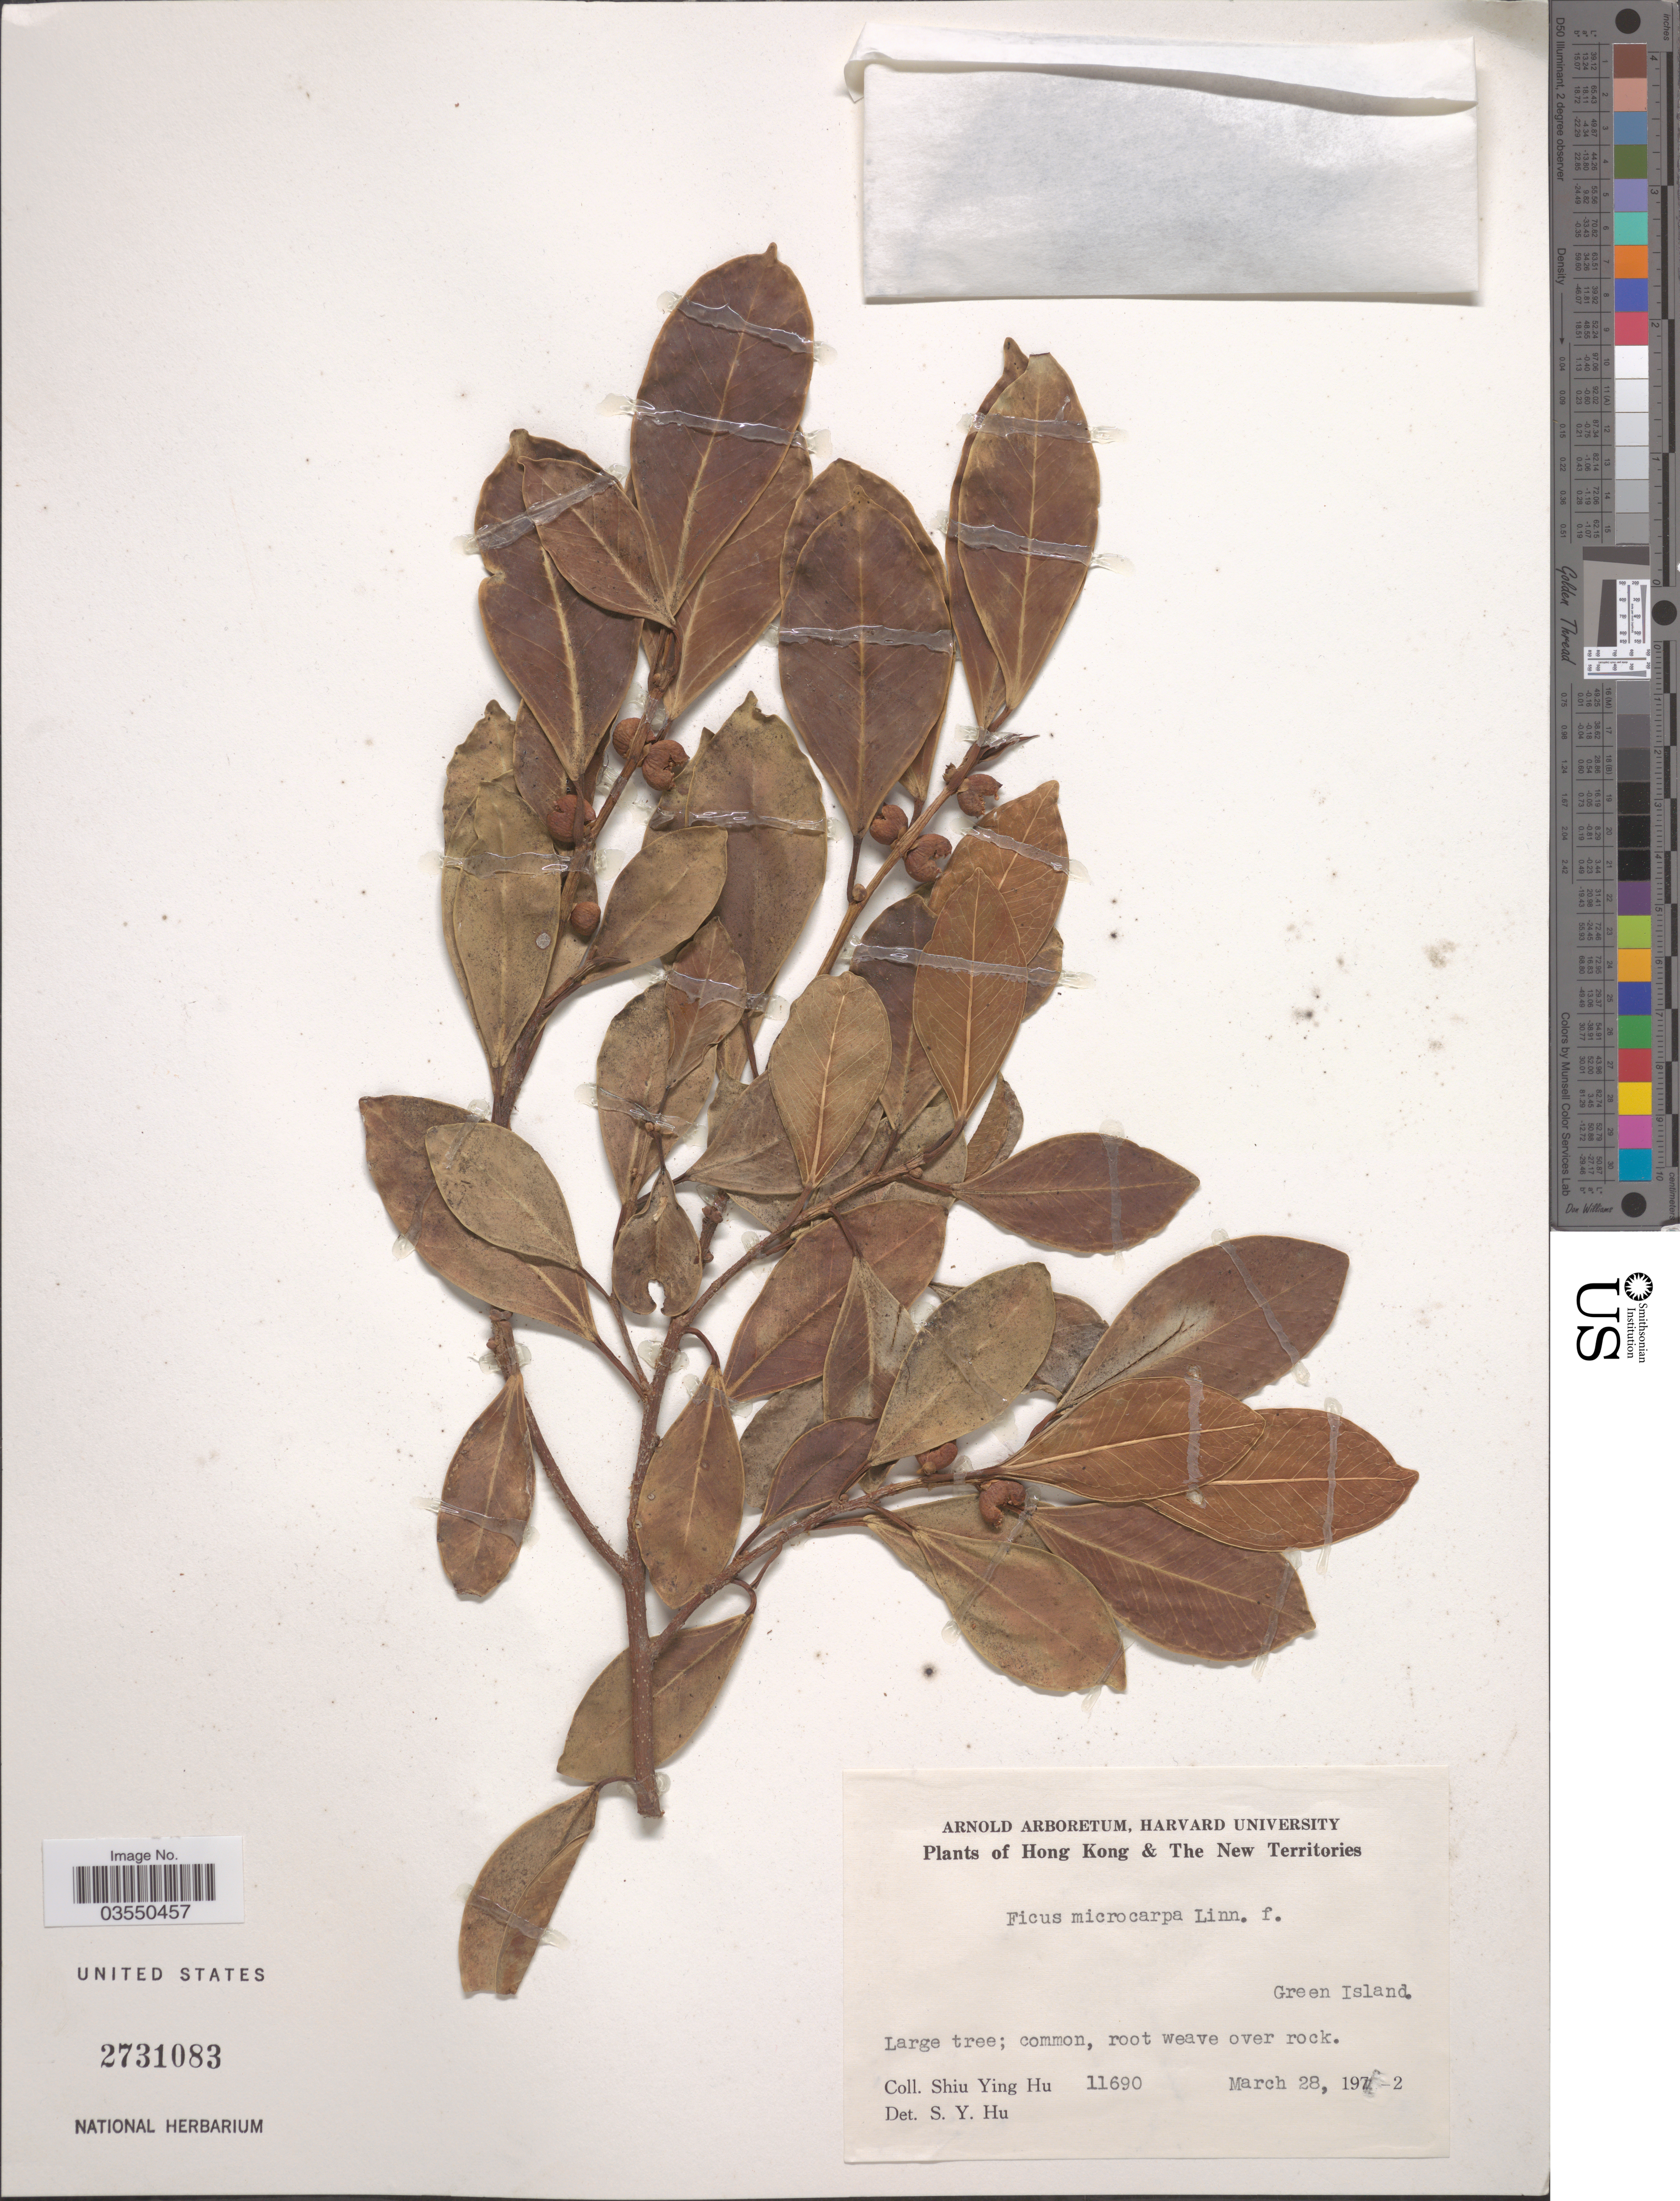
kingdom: Plantae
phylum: Tracheophyta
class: Magnoliopsida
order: Rosales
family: Moraceae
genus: Ficus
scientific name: Ficus microcarpa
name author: L. f.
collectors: S. Y. Hu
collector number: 11690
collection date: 1972-03-28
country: China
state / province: Hong Kong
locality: The New Territories. Green Island.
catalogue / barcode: US 2731083